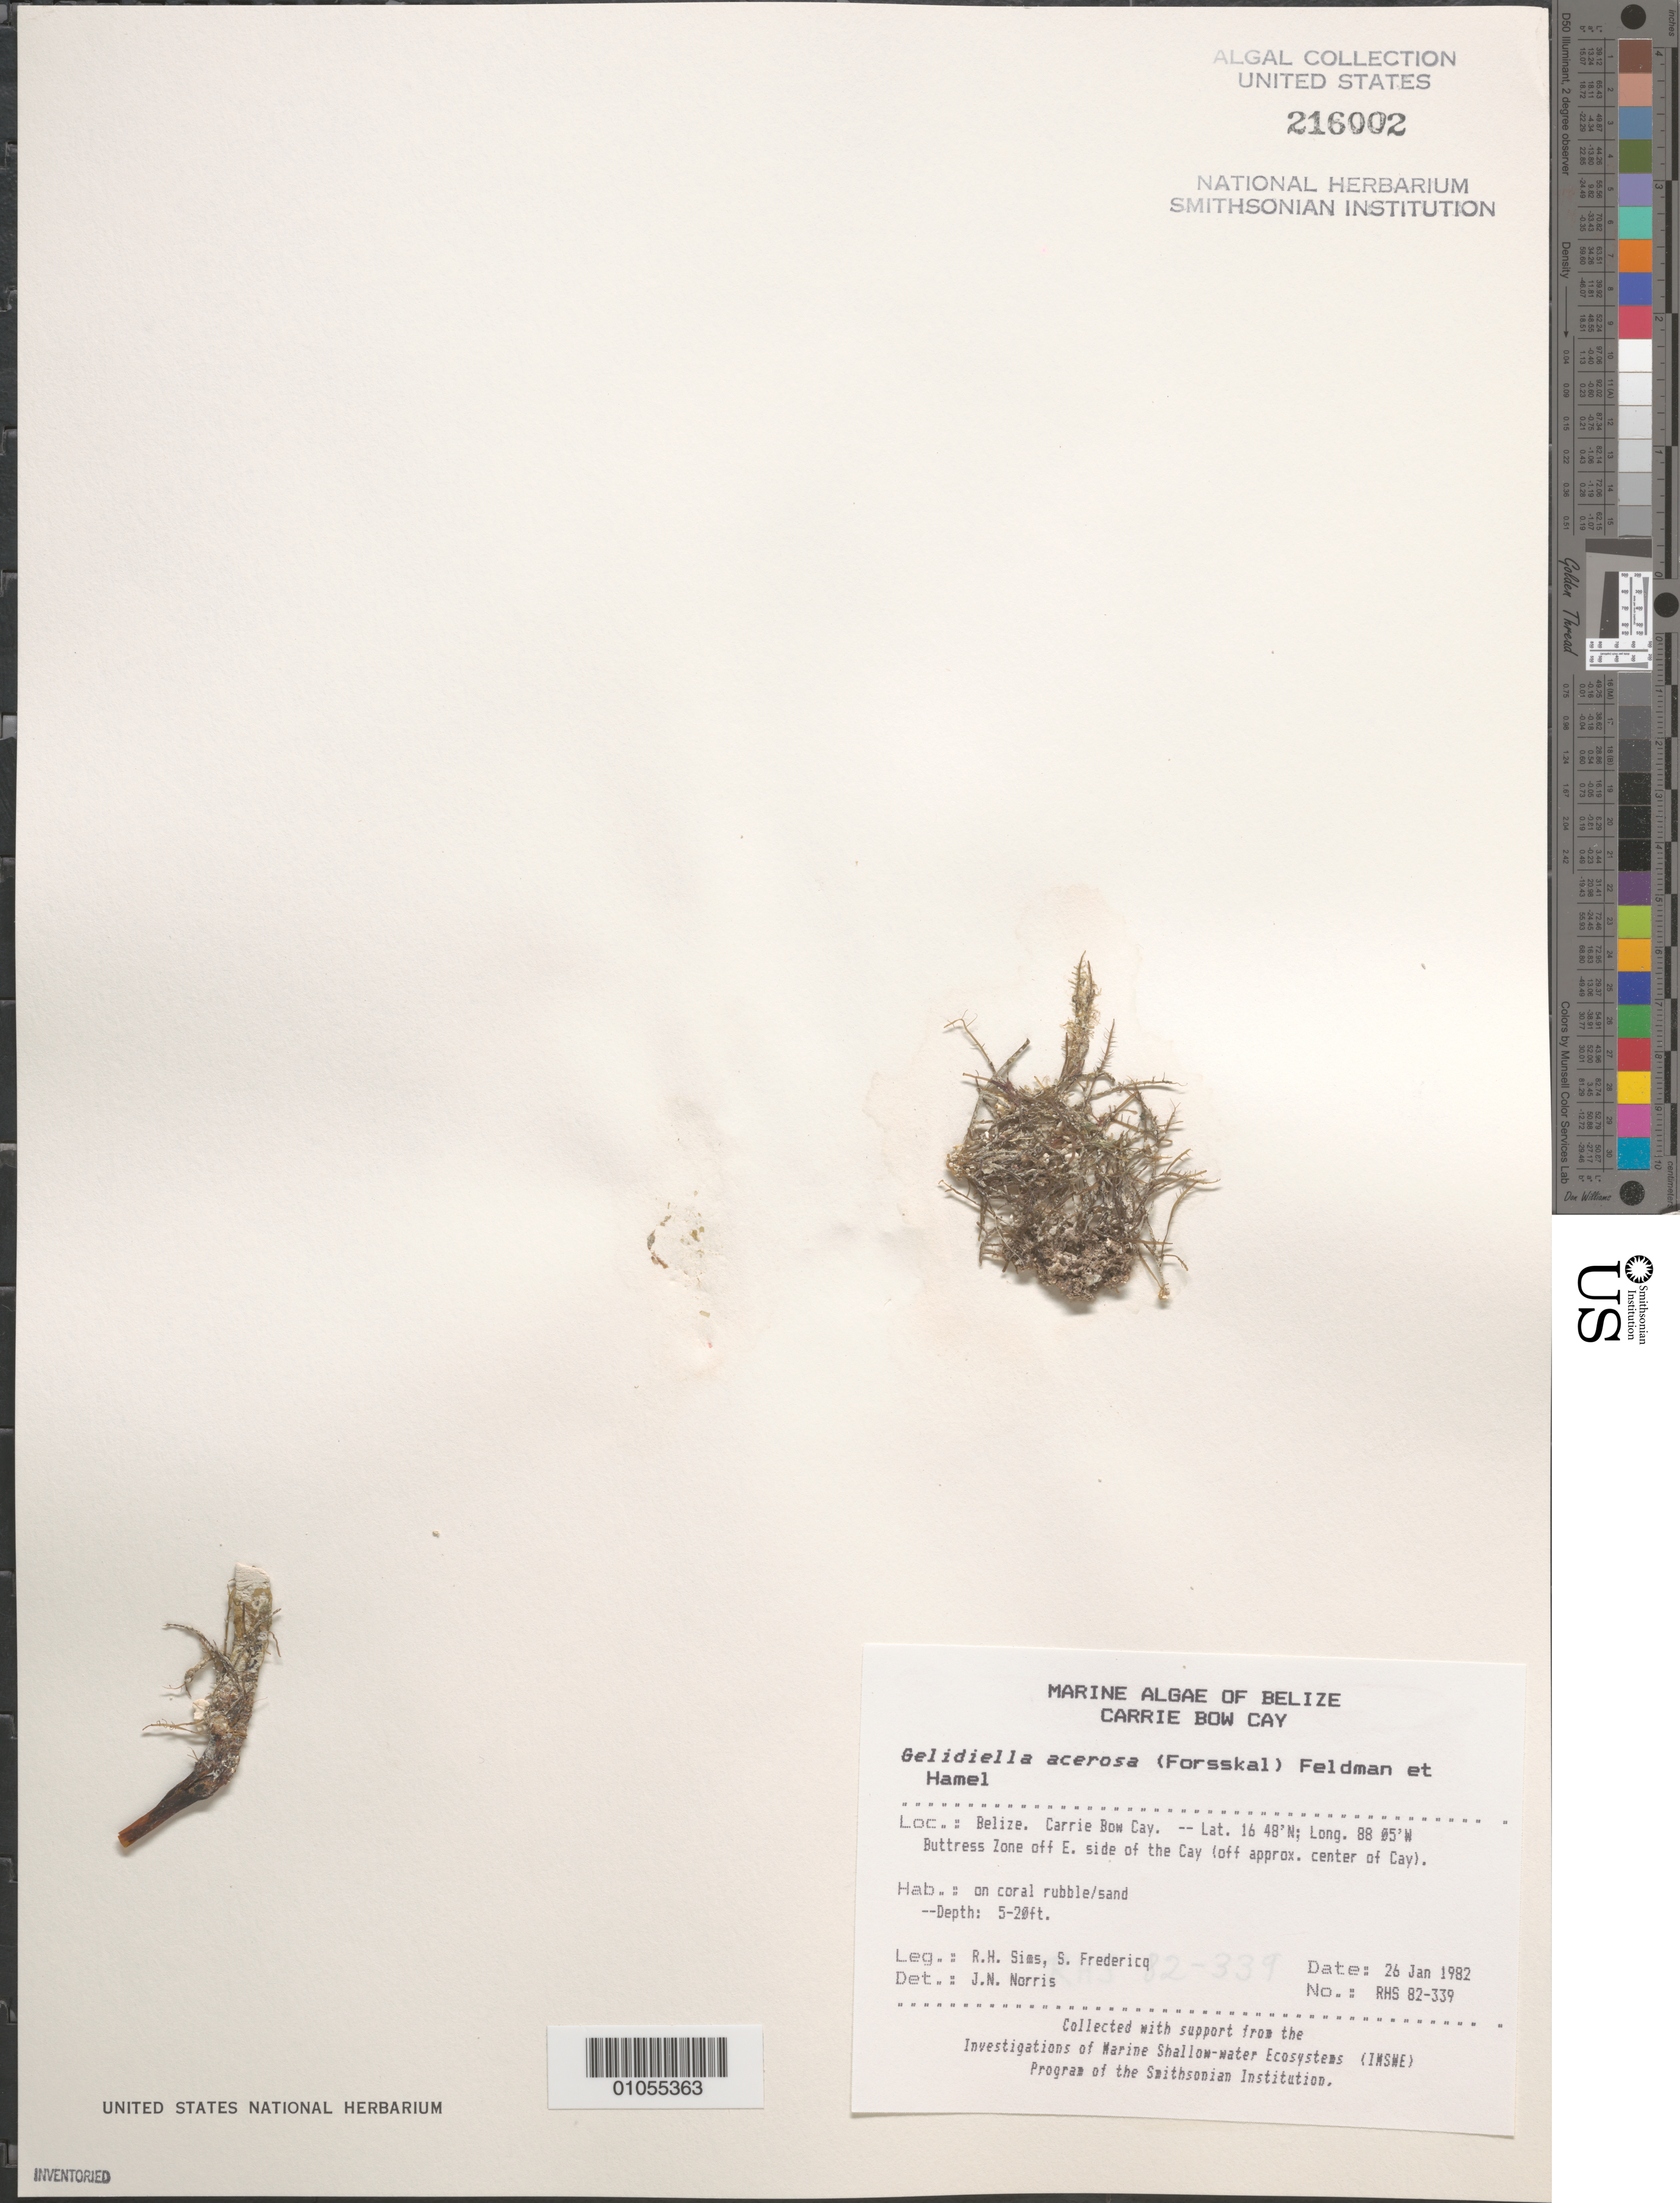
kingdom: Plantae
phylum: Rhodophyta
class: Florideophyceae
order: Gelidiales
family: Gelidiellaceae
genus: Gelidiella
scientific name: Gelidiella acerosa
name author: (Forssk.) Feldmann & G. Hamel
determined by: Norris, James N.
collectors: R. H. Sims & S. Fredericq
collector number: RHS 82-339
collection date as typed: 26 Jan 1982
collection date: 1982-01-26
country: Belize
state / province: Stann Creek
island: Carrie Bow Cay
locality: Off east side of the cay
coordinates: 16 48'N, 88 05'W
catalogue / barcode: US 216002